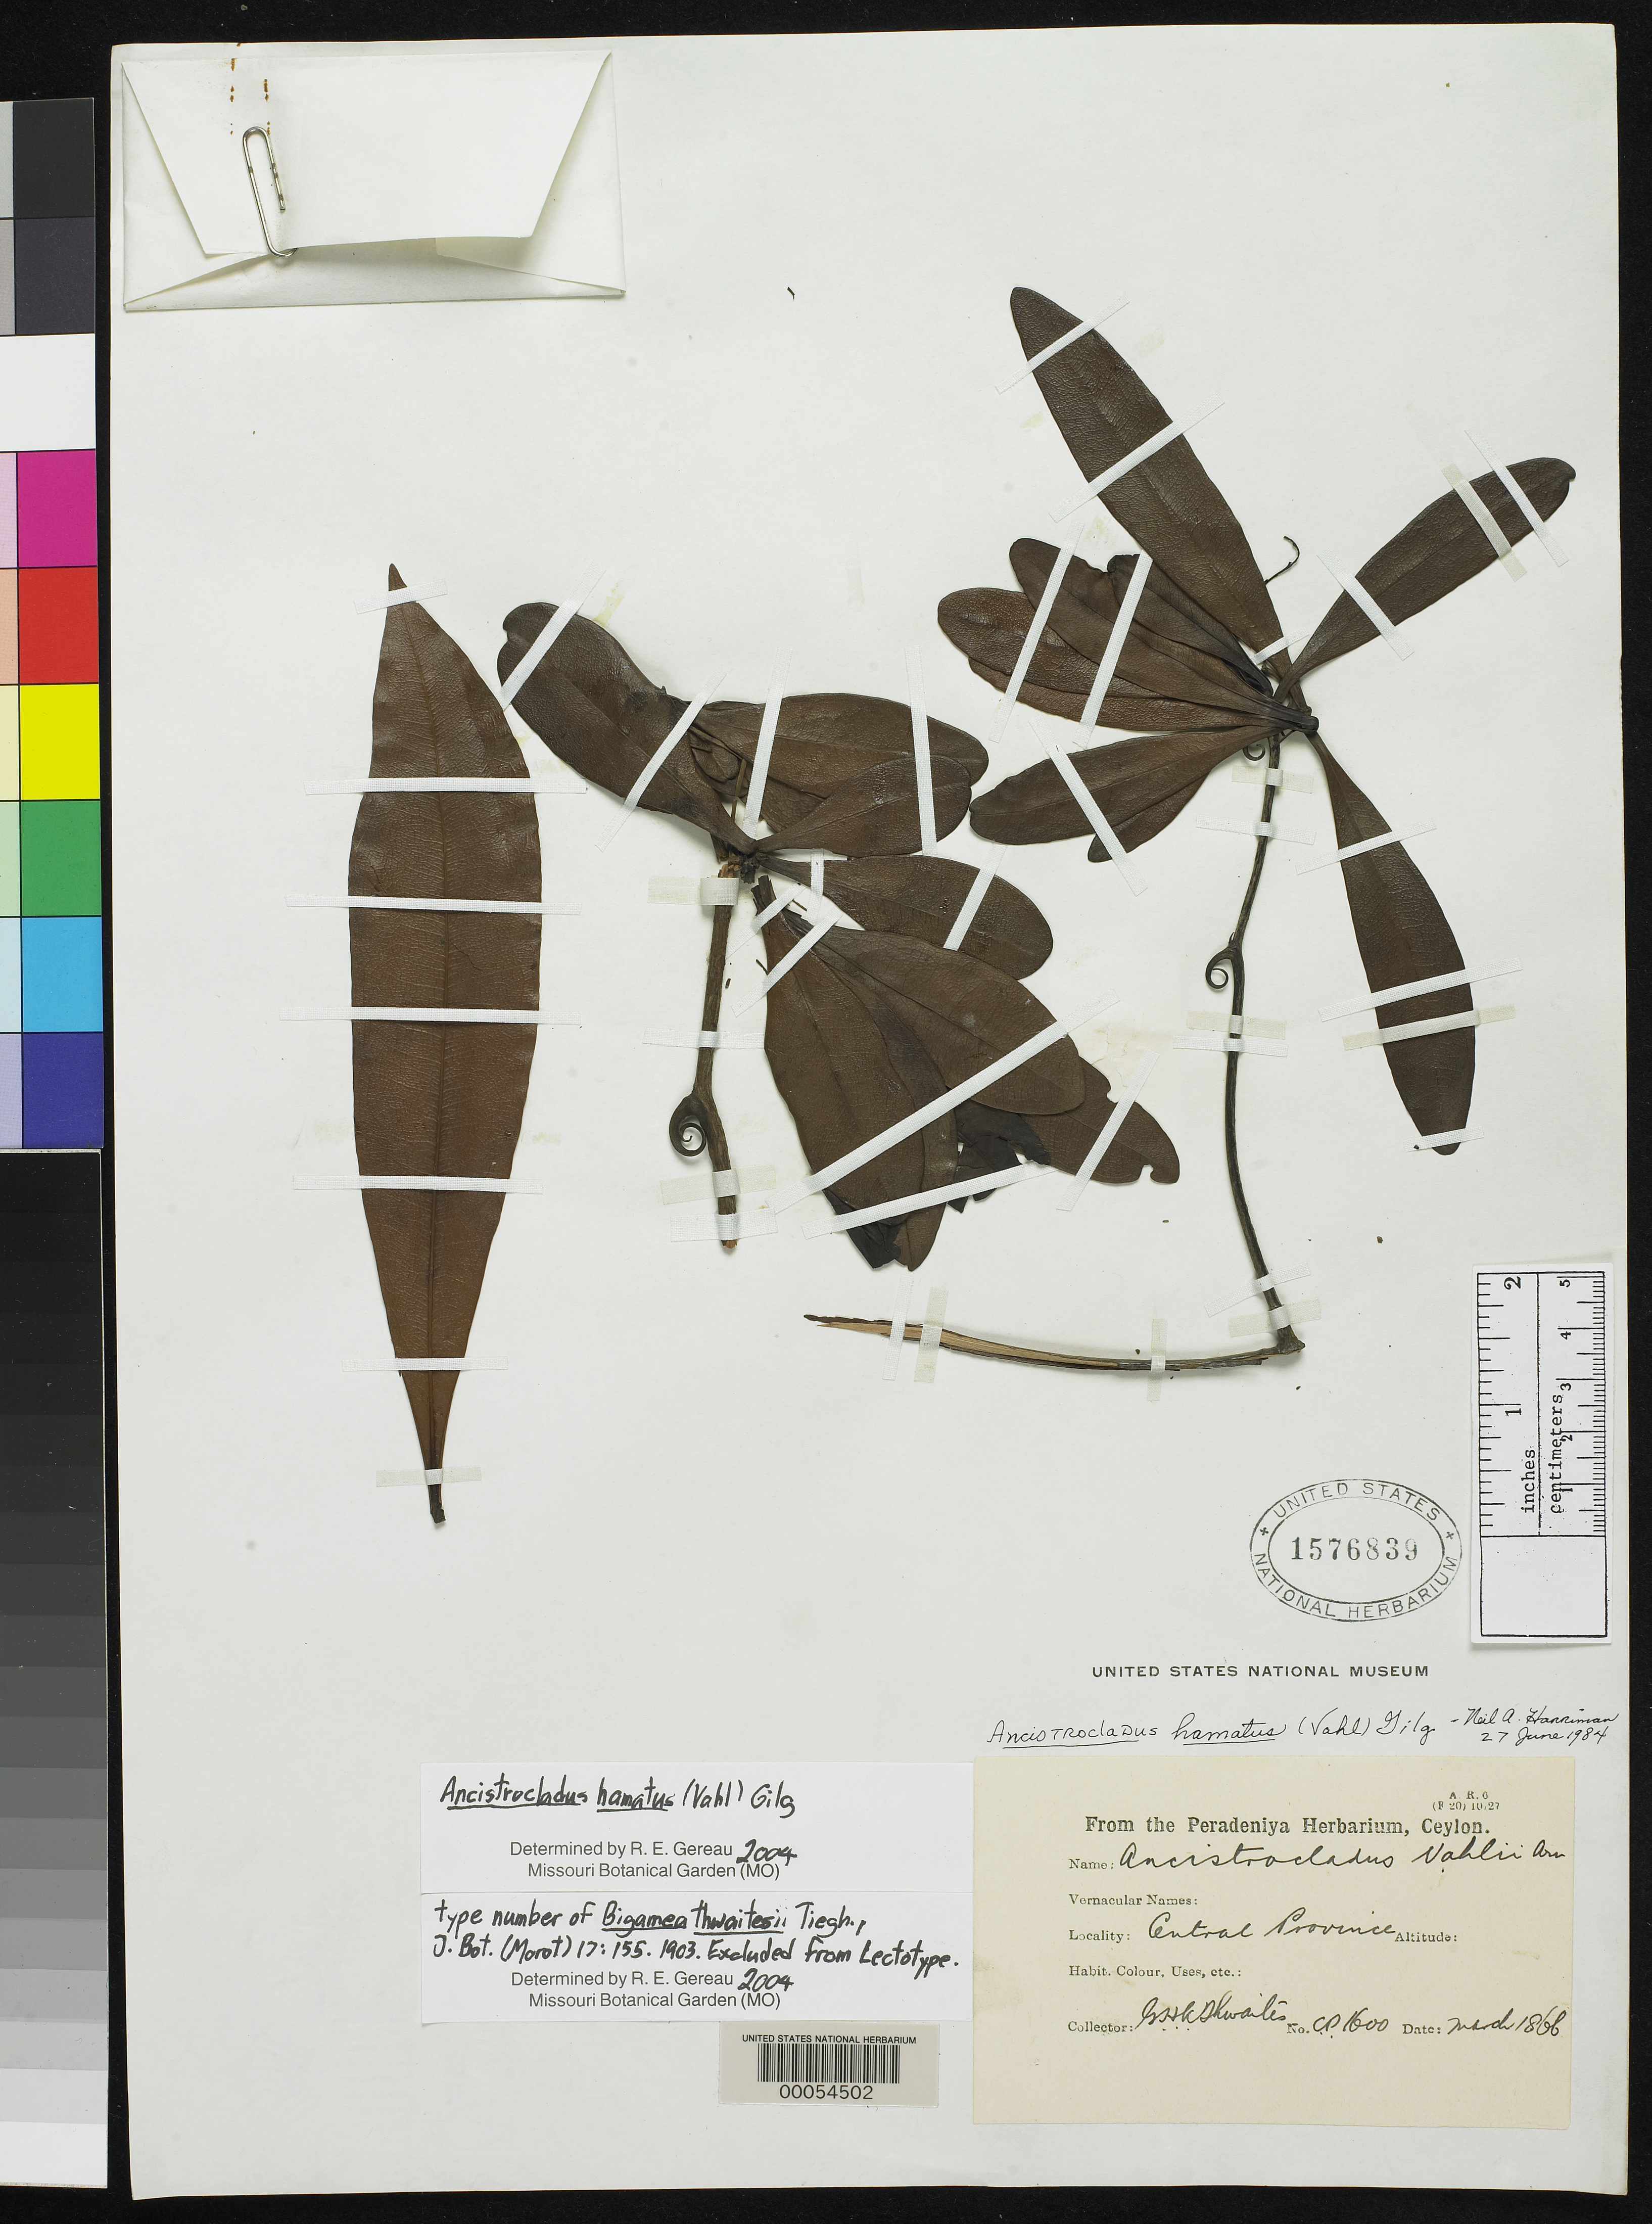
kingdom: Plantae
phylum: Tracheophyta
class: Magnoliopsida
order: Caryophyllales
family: Ancistrocladaceae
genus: Bigamea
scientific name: Bigamea thwaitesii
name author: Tiegh.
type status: Isosyntype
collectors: G. H. K. Thwaites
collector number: CP 1600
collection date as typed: Mar 1866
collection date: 1866-03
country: Sri Lanka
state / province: Central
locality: Central Province.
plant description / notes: Annotated by Gereau as "type number of Bigamea thwaitesii Tiegh. ... excluded from Lectotype."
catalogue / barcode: US 1576839